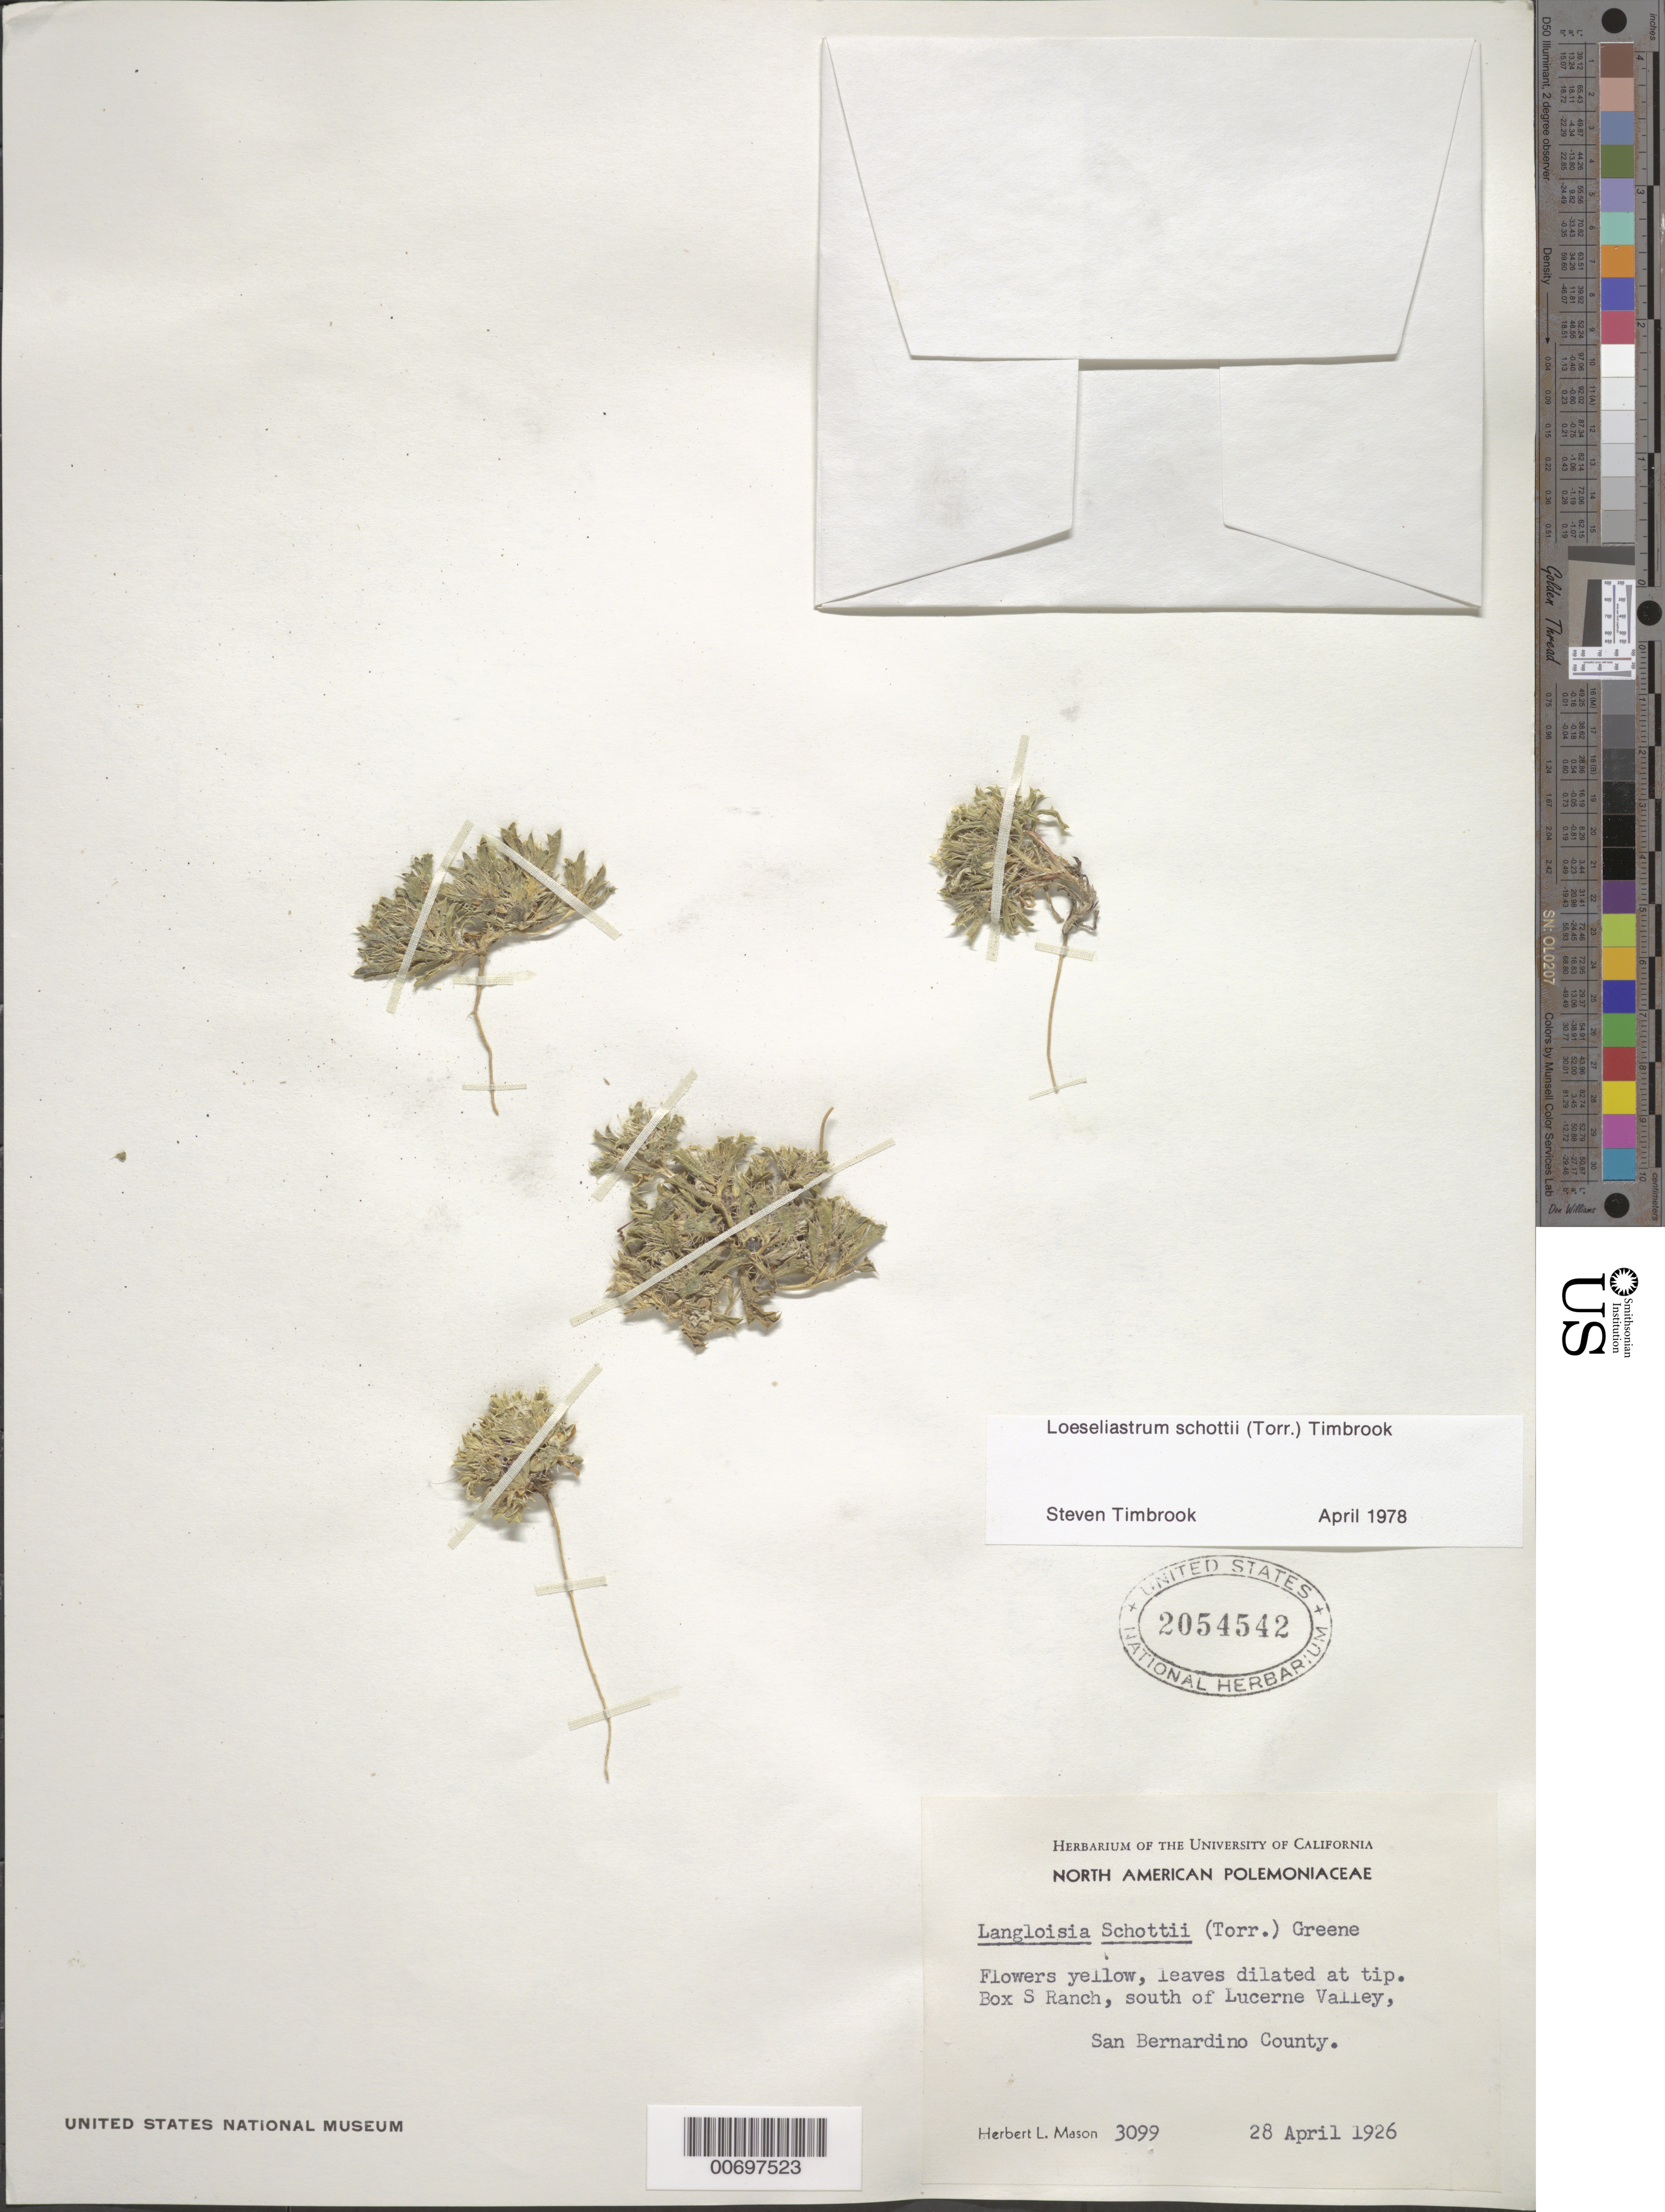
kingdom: Plantae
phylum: Tracheophyta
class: Magnoliopsida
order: Ericales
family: Polemoniaceae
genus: Loeseliastrum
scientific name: Loeseliastrum schottii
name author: (Torr.) Timbrook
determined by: Timbrook, S.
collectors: H. L. Mason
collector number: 3099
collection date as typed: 28 Apr 1926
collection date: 1926-04-28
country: United States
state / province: California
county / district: San Bernardino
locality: Box S Ranch, south of Lucerne Valley.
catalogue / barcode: US 2054542